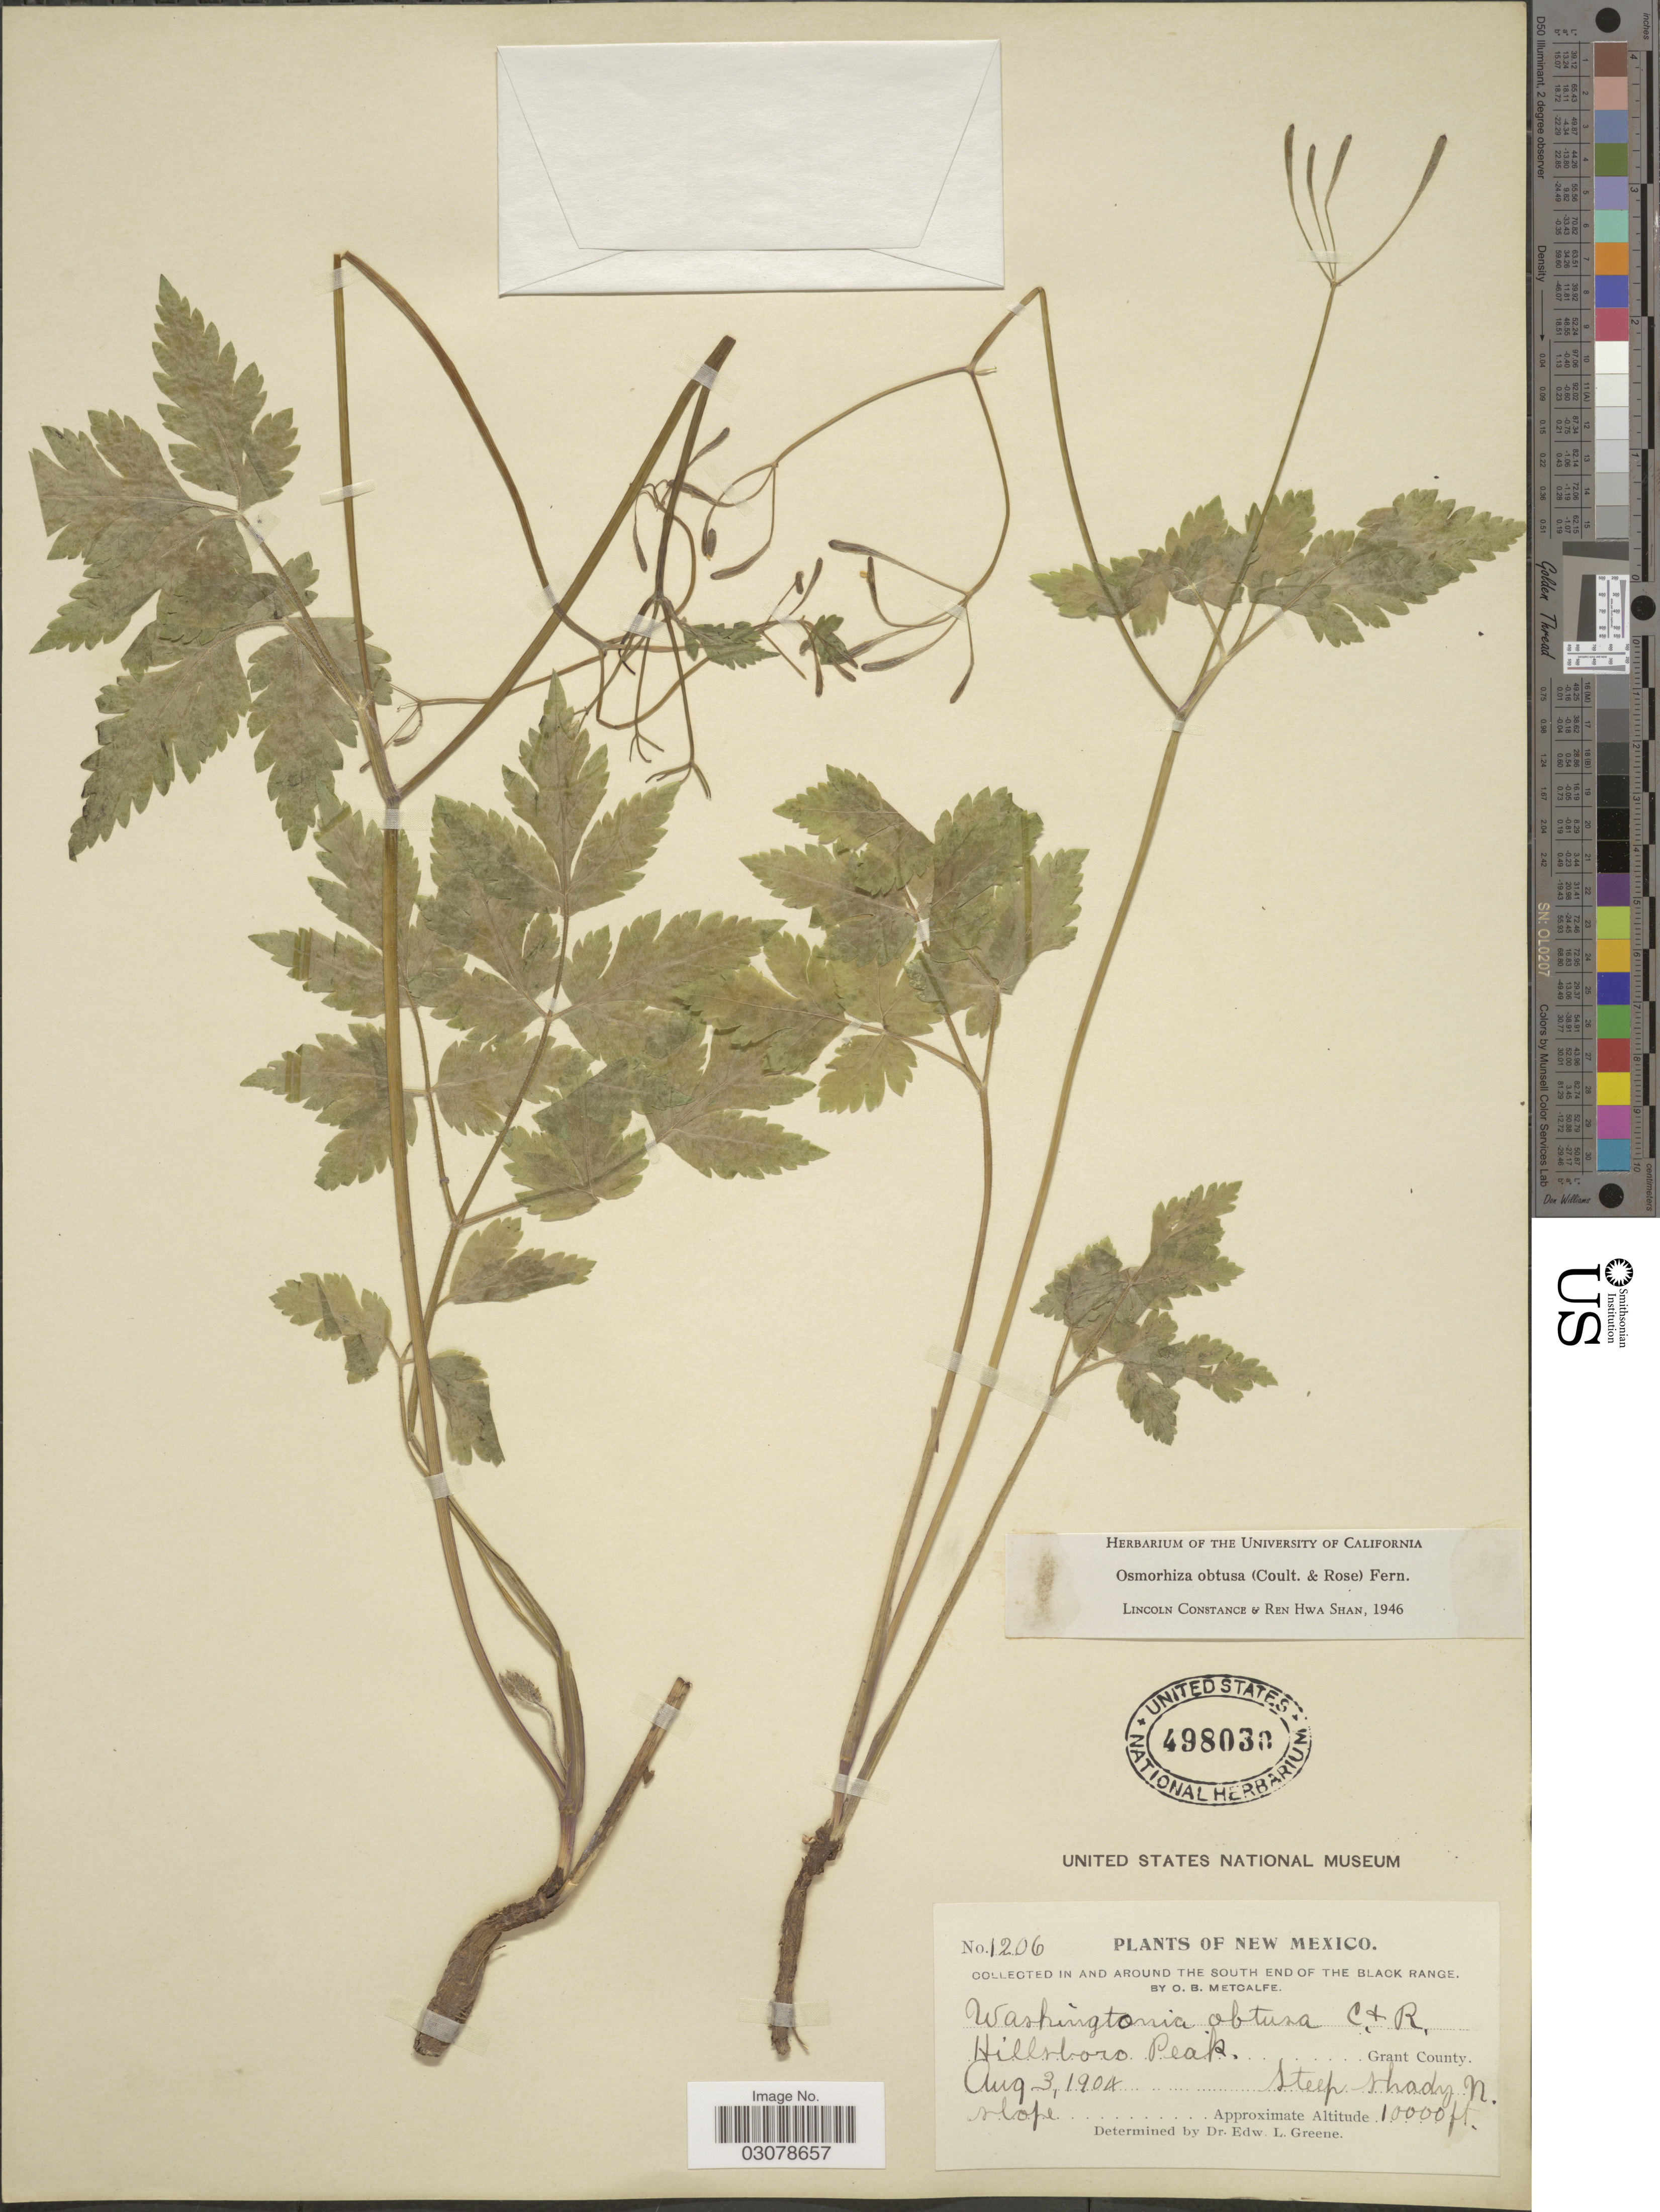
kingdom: Plantae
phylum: Tracheophyta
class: Magnoliopsida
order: Apiales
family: Apiaceae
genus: Osmorhiza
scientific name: Osmorhiza obtusa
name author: (J.M. Coult. & Rose) Fernald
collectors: O. B. Metcalfe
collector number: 1206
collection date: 1904-08-03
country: United States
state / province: New Mexico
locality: In and Around the South End of The Black Range, Hillsboro Peak, Grant County.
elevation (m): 3048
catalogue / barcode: US 498030